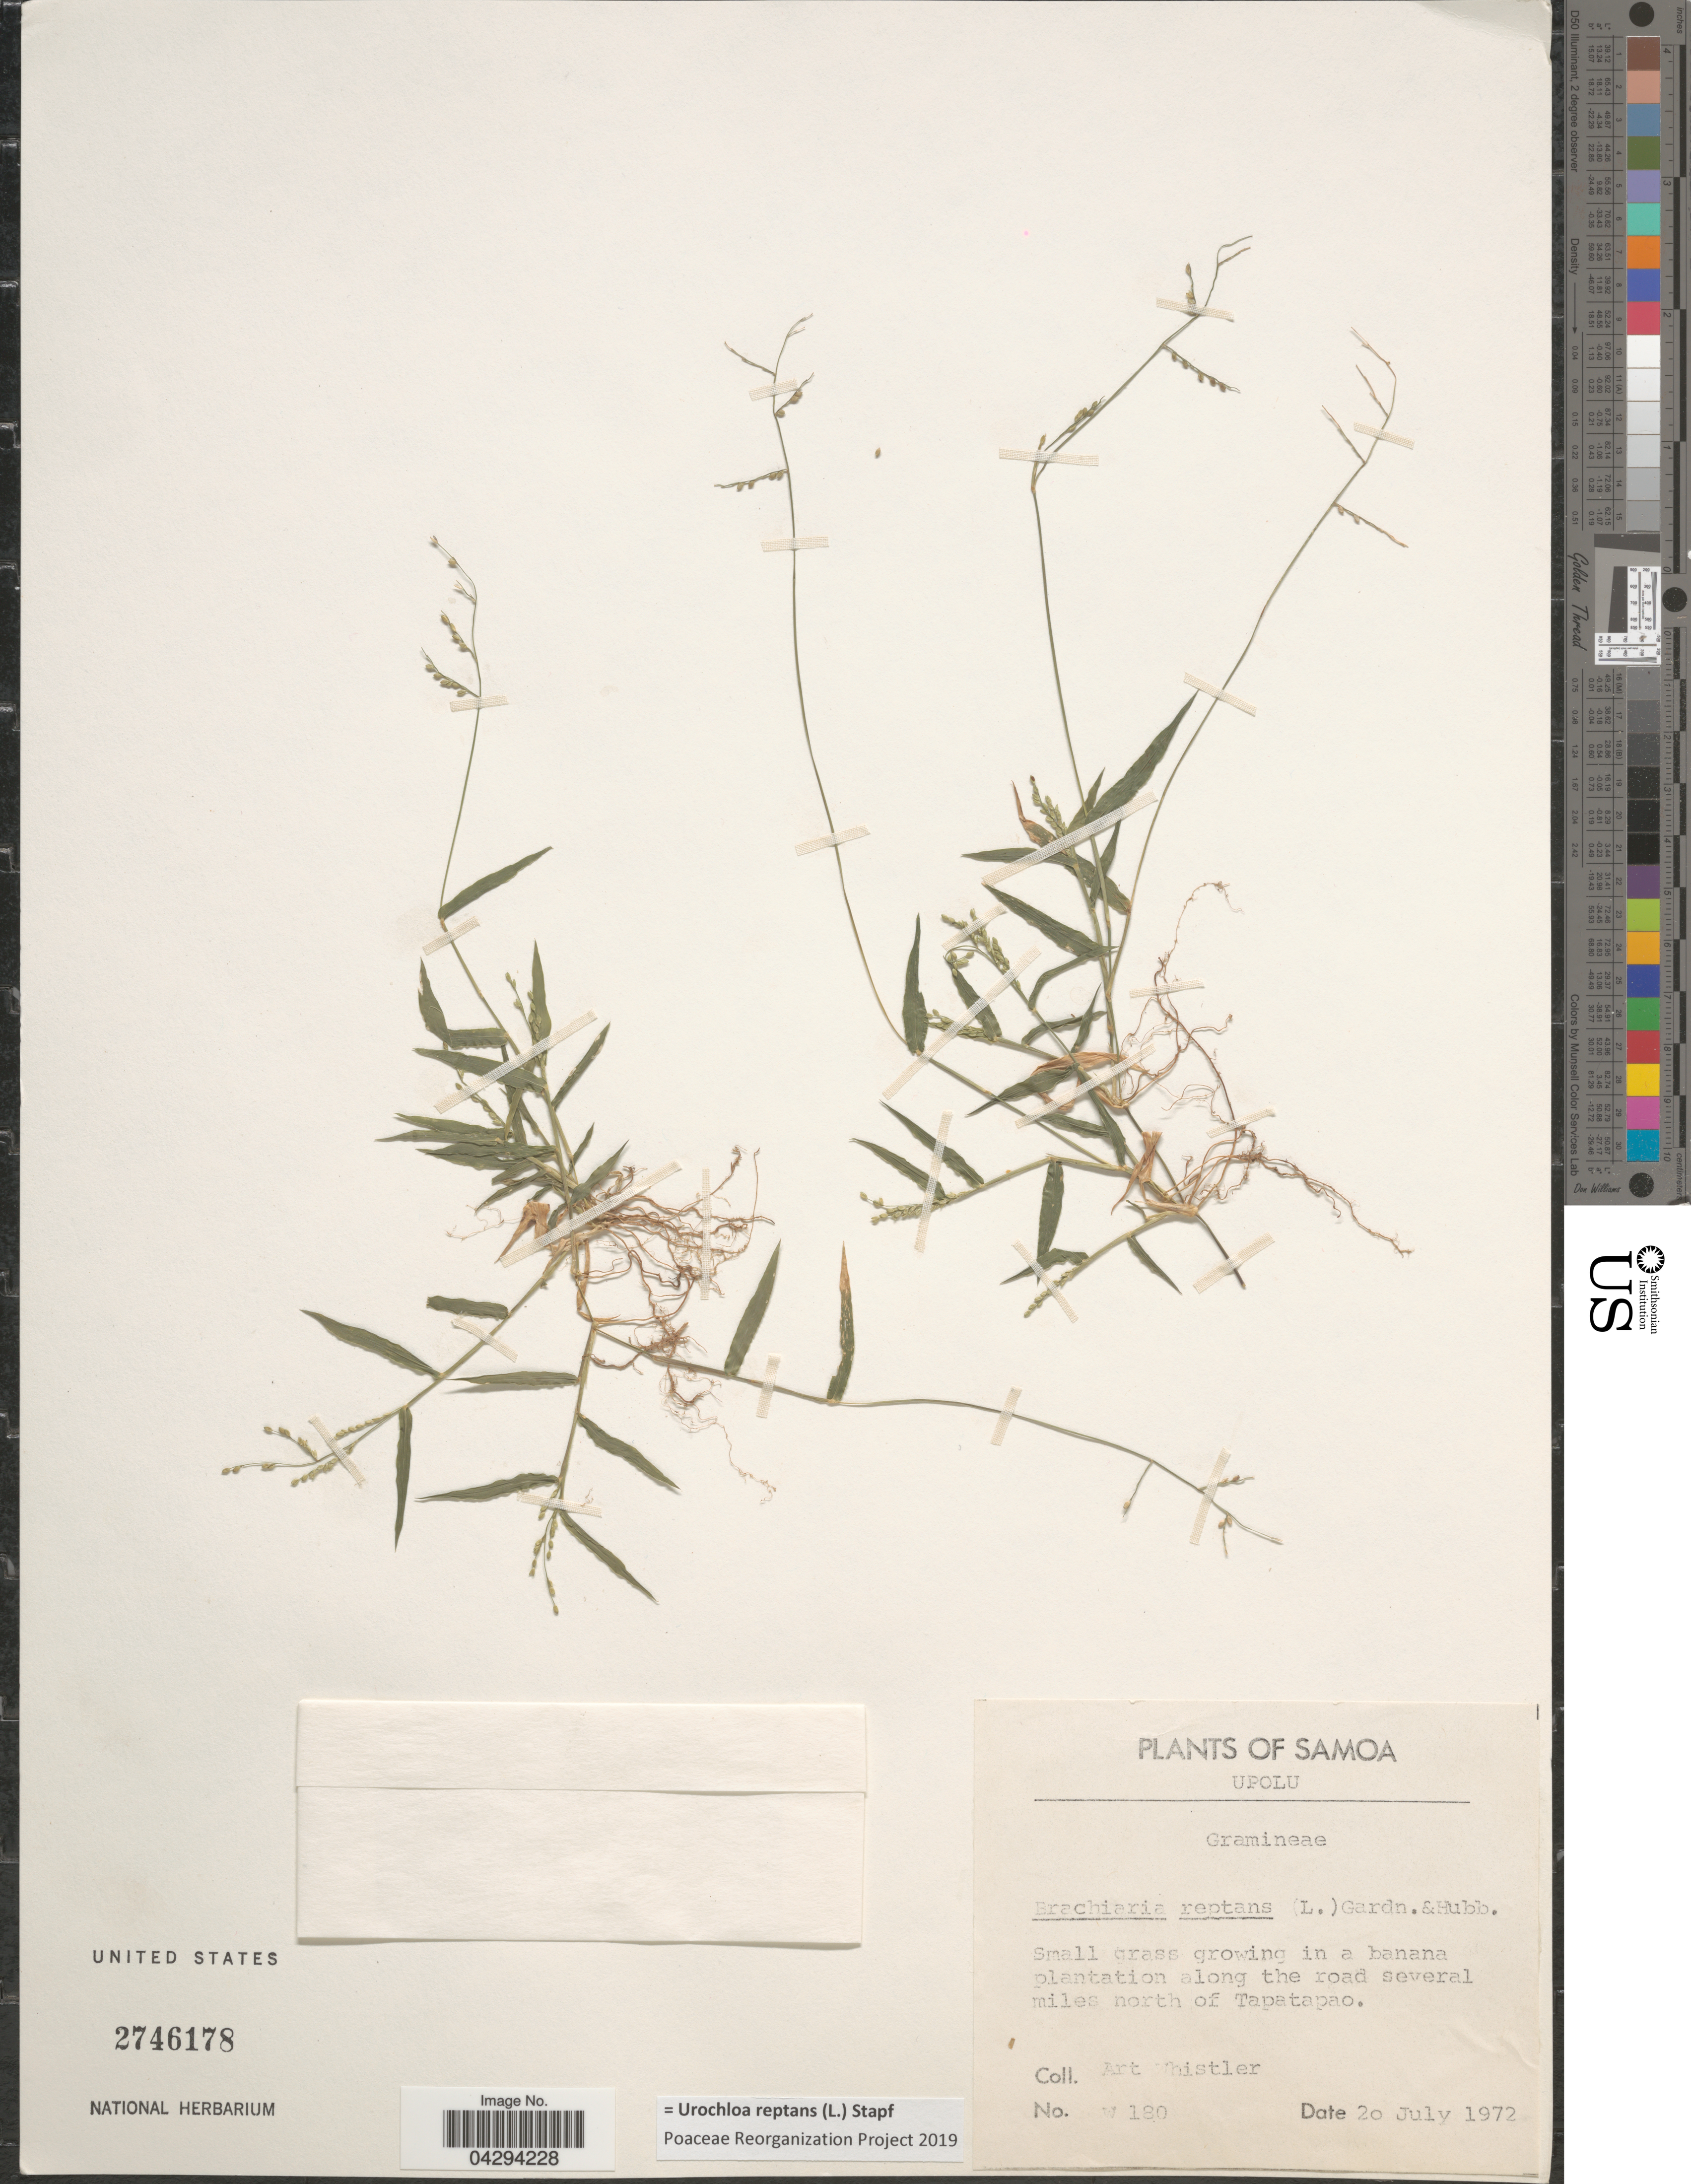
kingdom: Plantae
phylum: Tracheophyta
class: Liliopsida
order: Poales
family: Poaceae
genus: Urochloa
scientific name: Urochloa reptans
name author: (L.) Stapf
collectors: A. Whistler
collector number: W130*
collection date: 1972-07-20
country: Samoa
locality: Samoa. Upolu. In a banana plantation along the road several miles north of Tapatapao.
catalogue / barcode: US 2746178